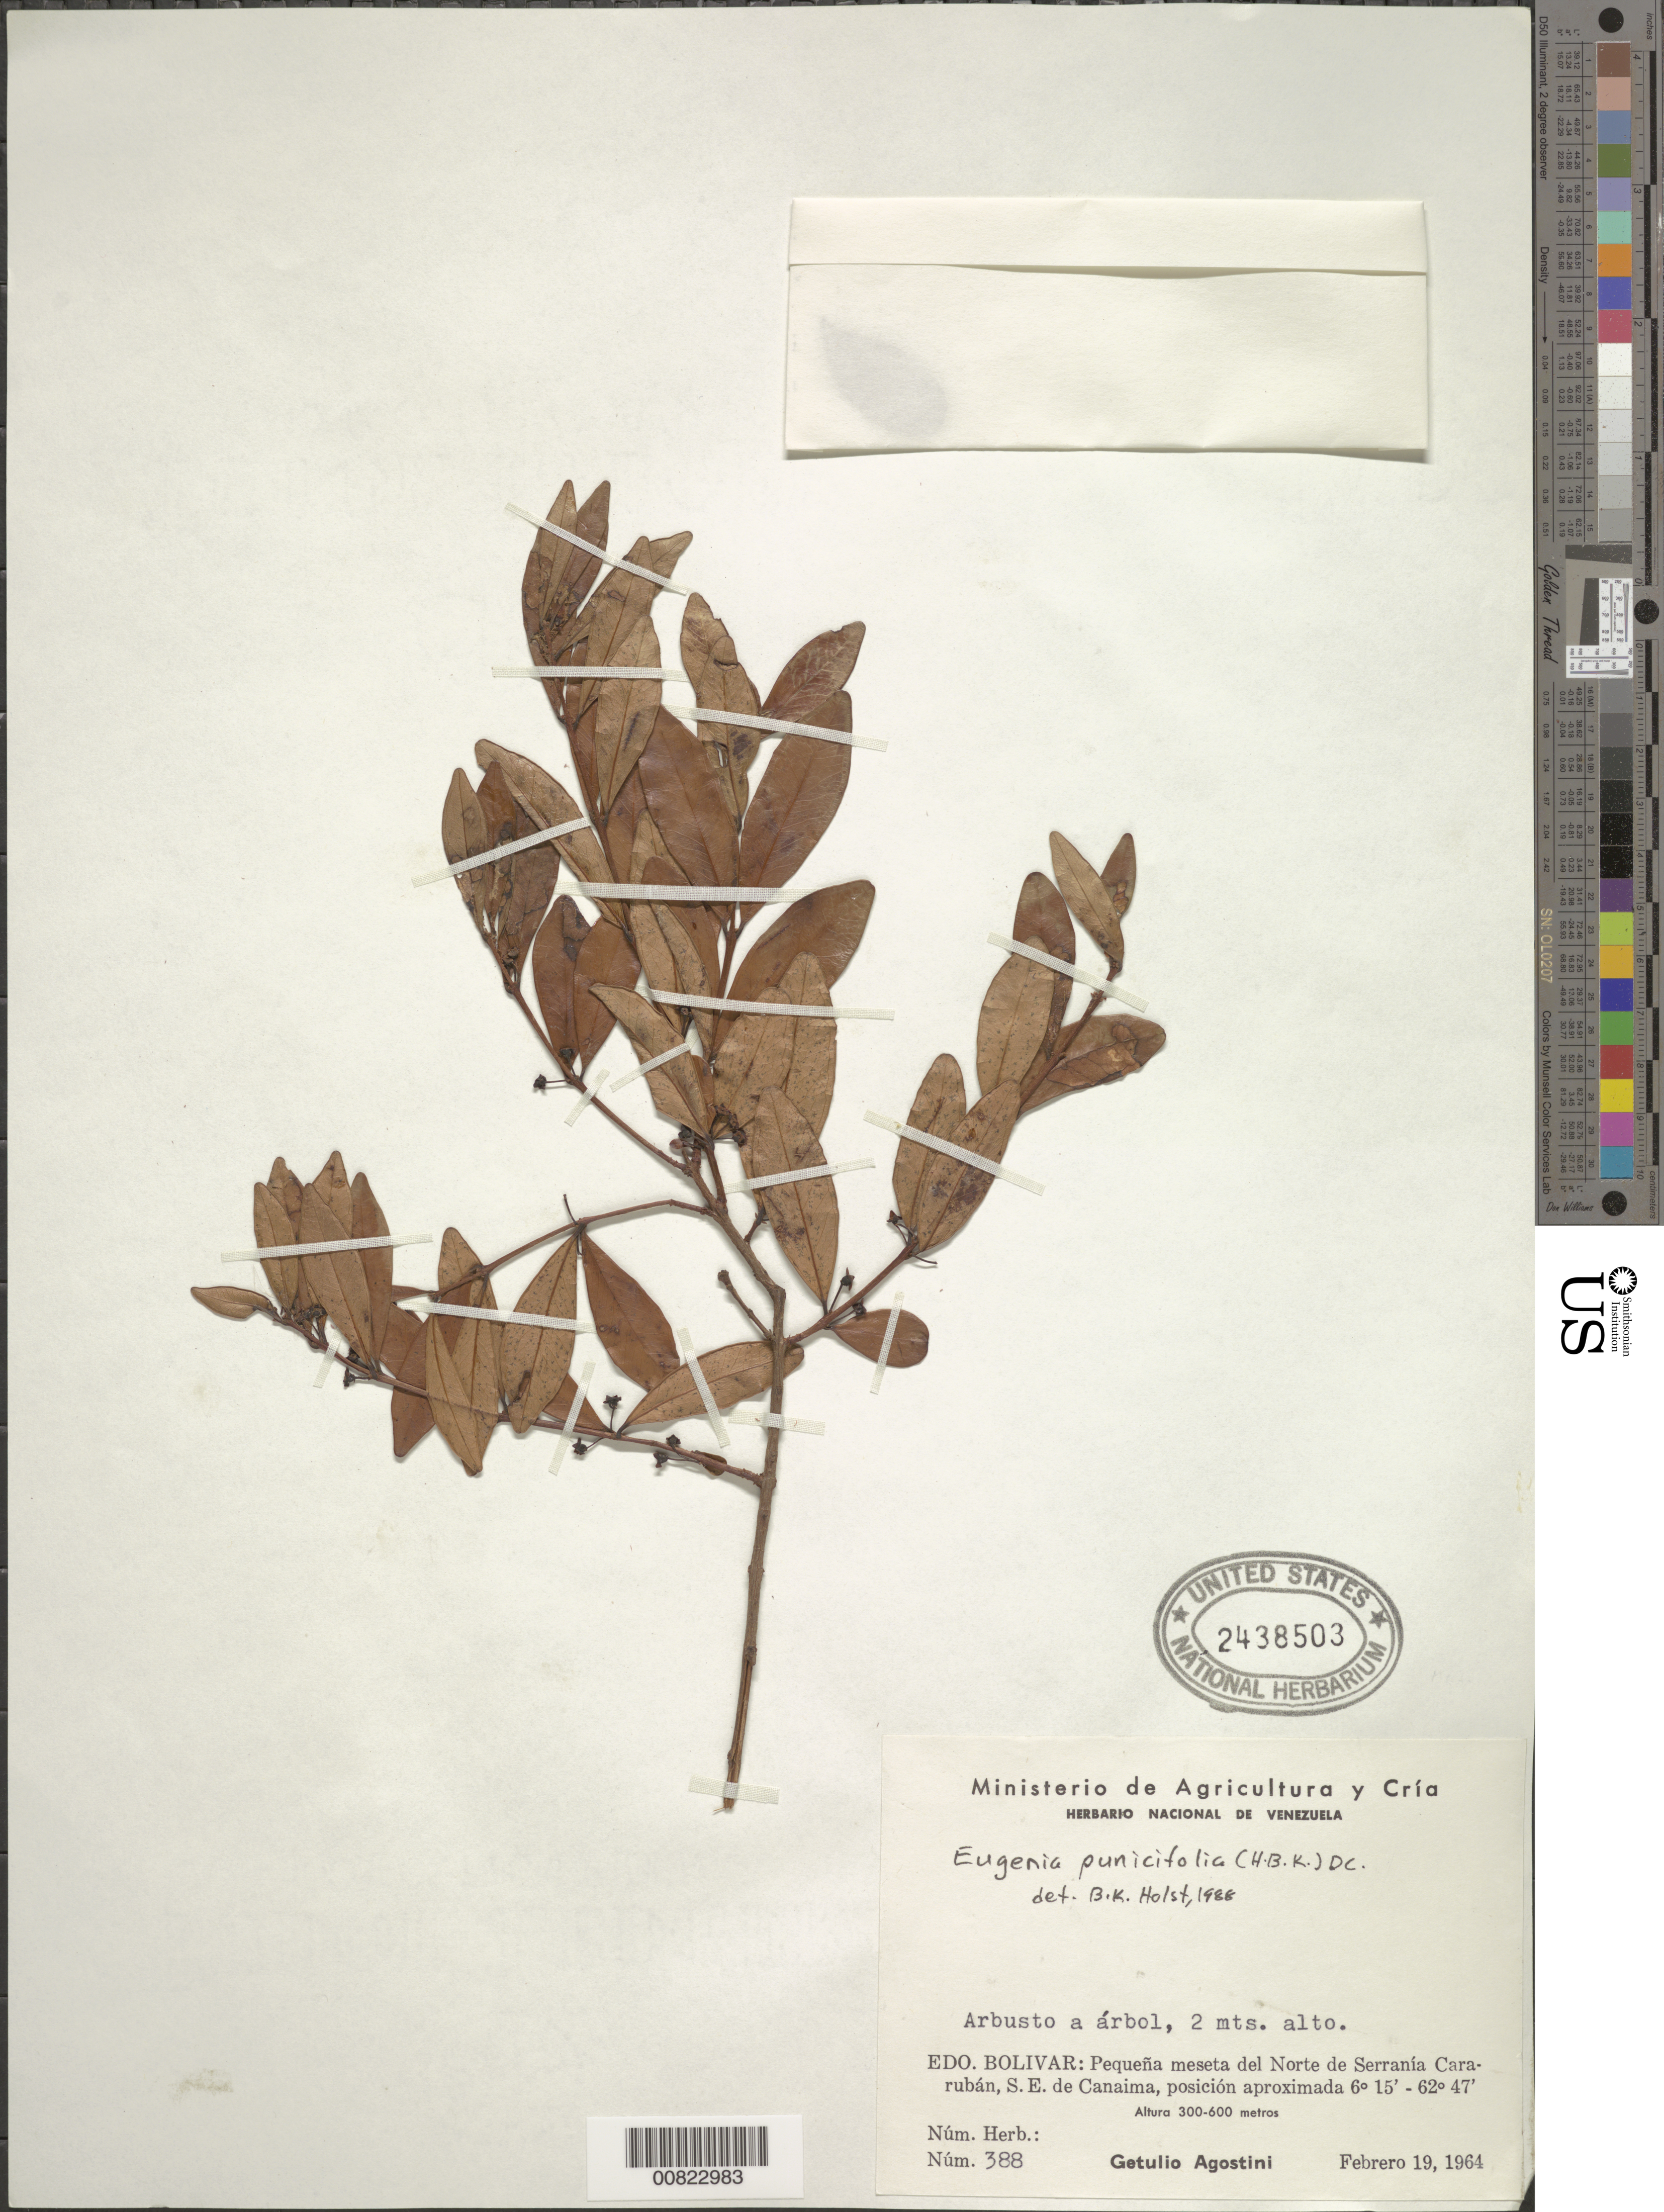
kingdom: Plantae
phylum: Tracheophyta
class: Magnoliopsida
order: Myrtales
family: Myrtaceae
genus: Eugenia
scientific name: Eugenia punicifolia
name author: (Kunth) DC.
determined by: Holst, Bruce K.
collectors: G. Agostini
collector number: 388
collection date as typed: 19-Feb-64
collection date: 1964-02-19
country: Venezuela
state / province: Bolívar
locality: Serrania Cararuban, N of, and SE of Canaima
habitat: Small plateau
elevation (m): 300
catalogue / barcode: US 2438503